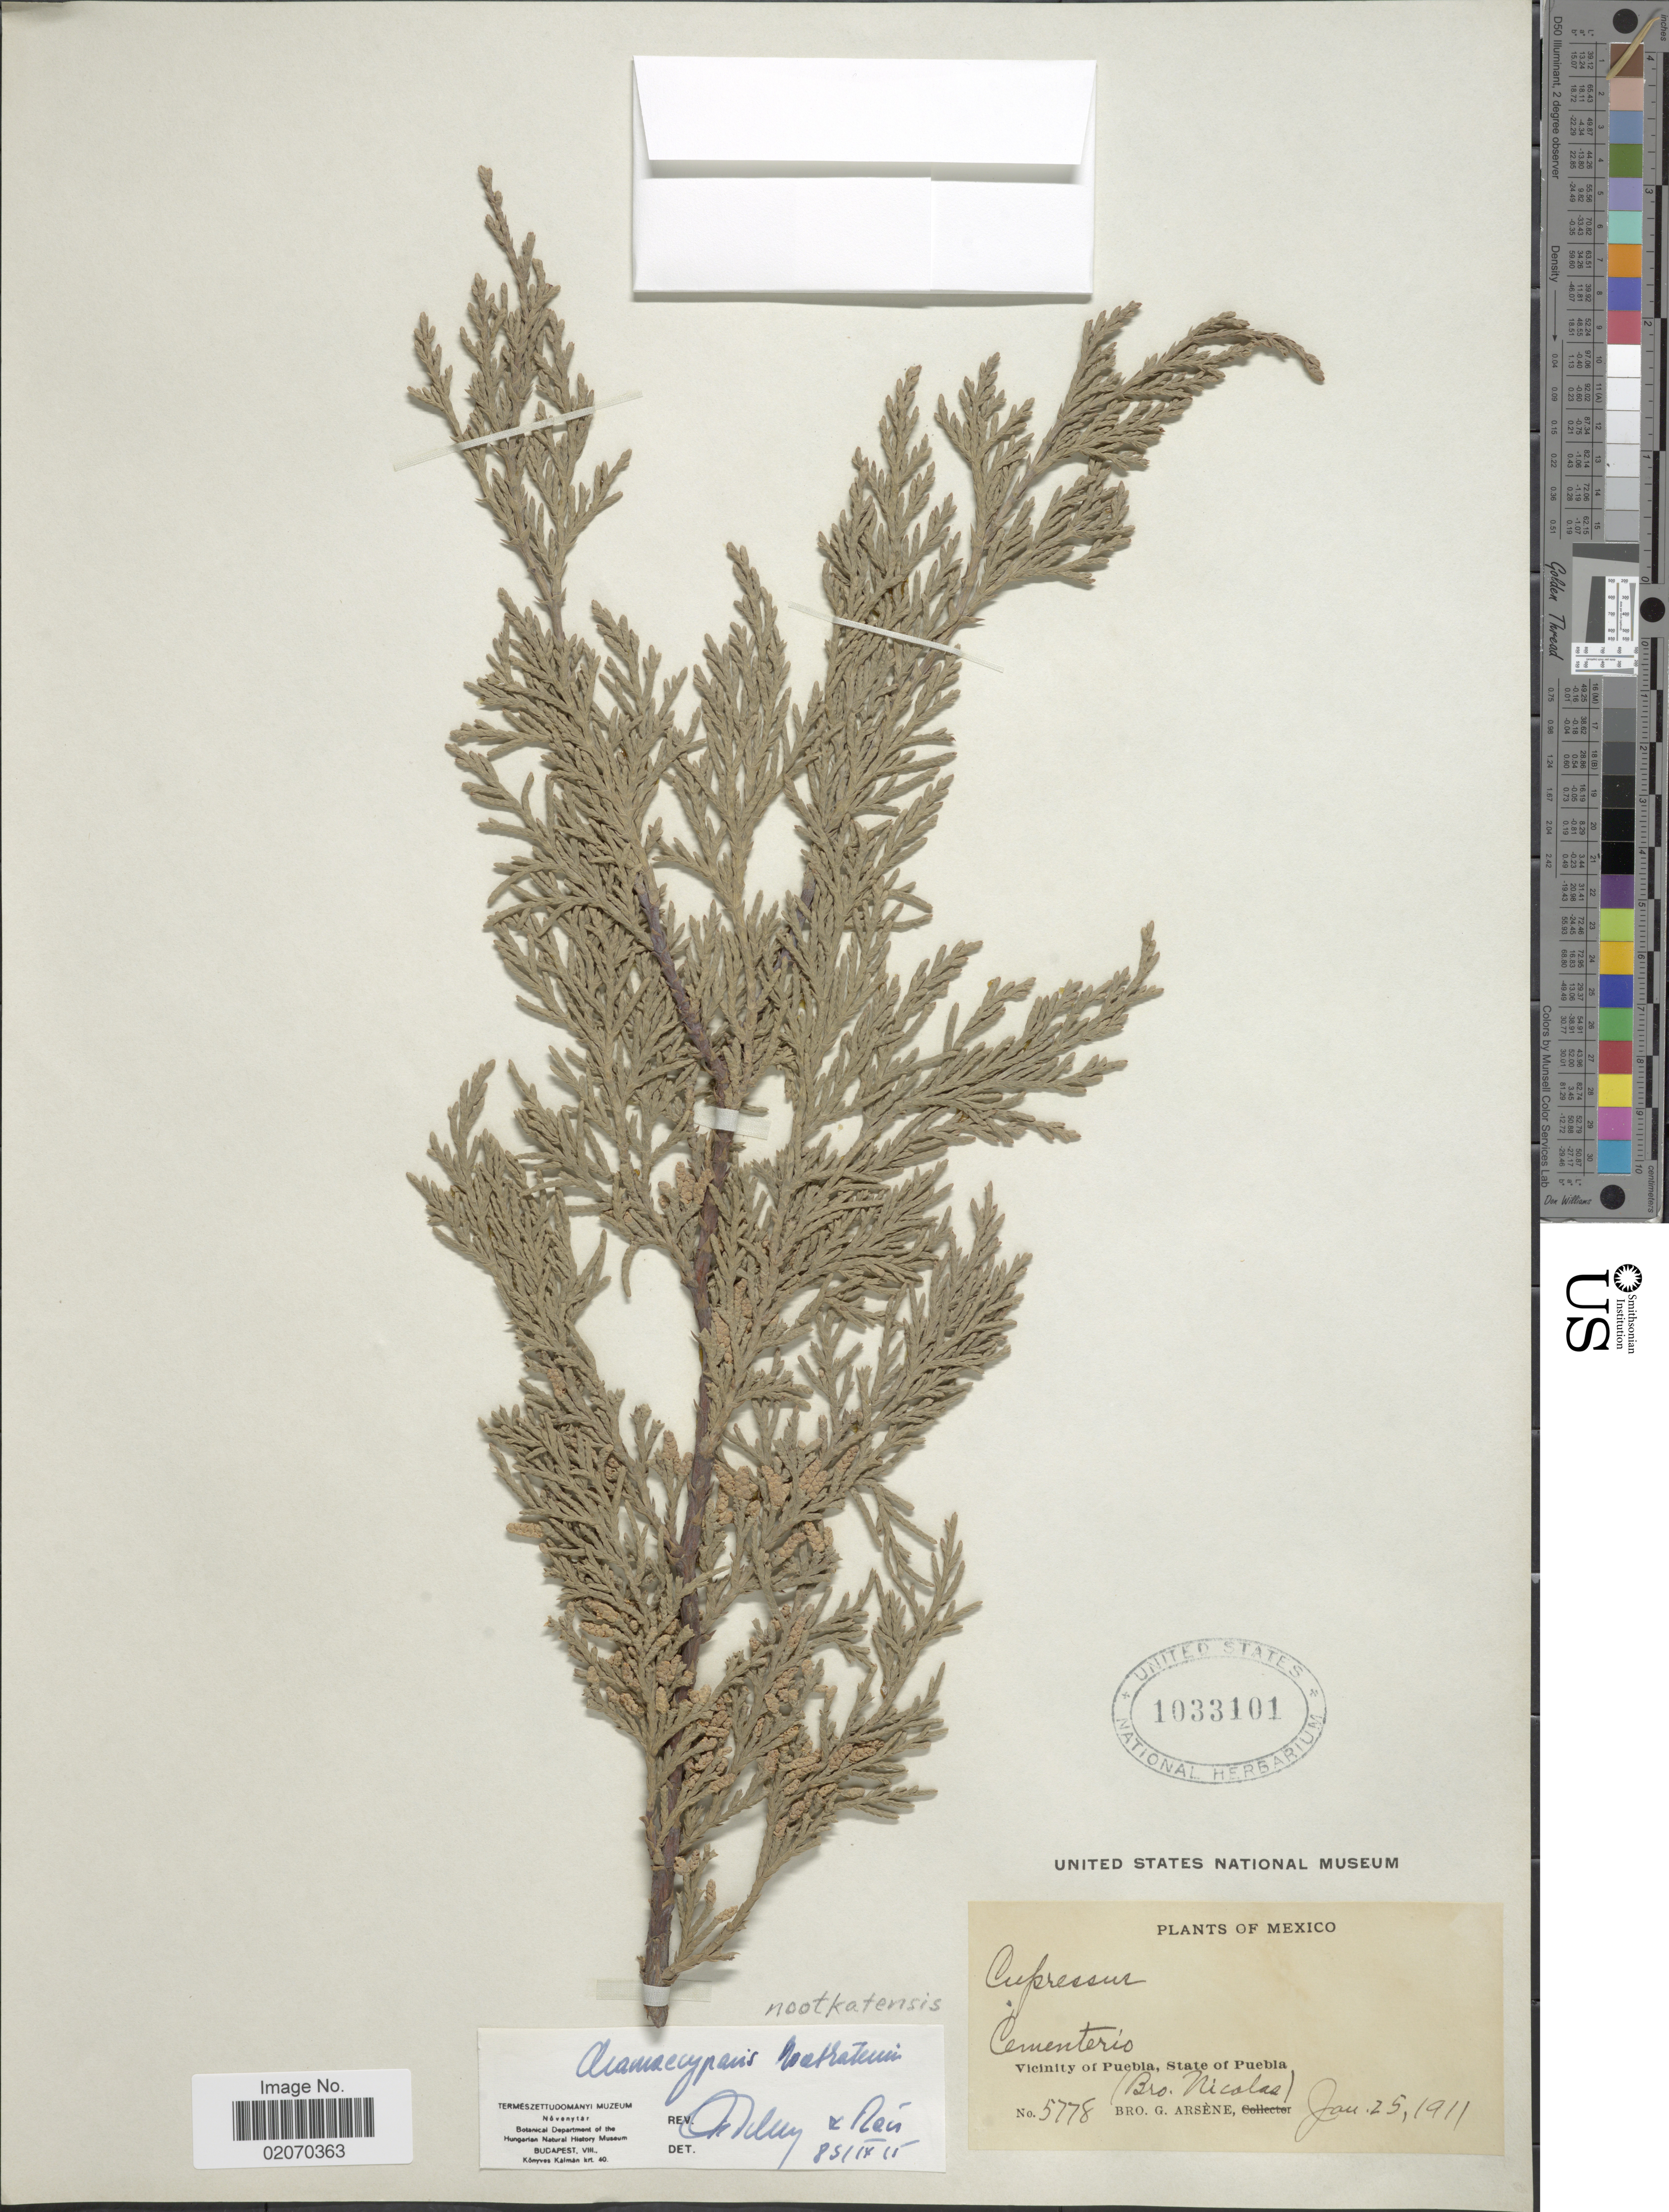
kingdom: Plantae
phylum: Tracheophyta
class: Pinopsida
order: Pinales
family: Cupressaceae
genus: Chamaecyparis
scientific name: Chamaecyparis nootkatensis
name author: (D. Don) Spach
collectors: Bro. Nicolas & Bro. G. Arsène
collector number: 5778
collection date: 1911-01-25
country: Mexico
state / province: Puebla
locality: Cementerio. Vicinity of Puebla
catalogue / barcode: US 1033101